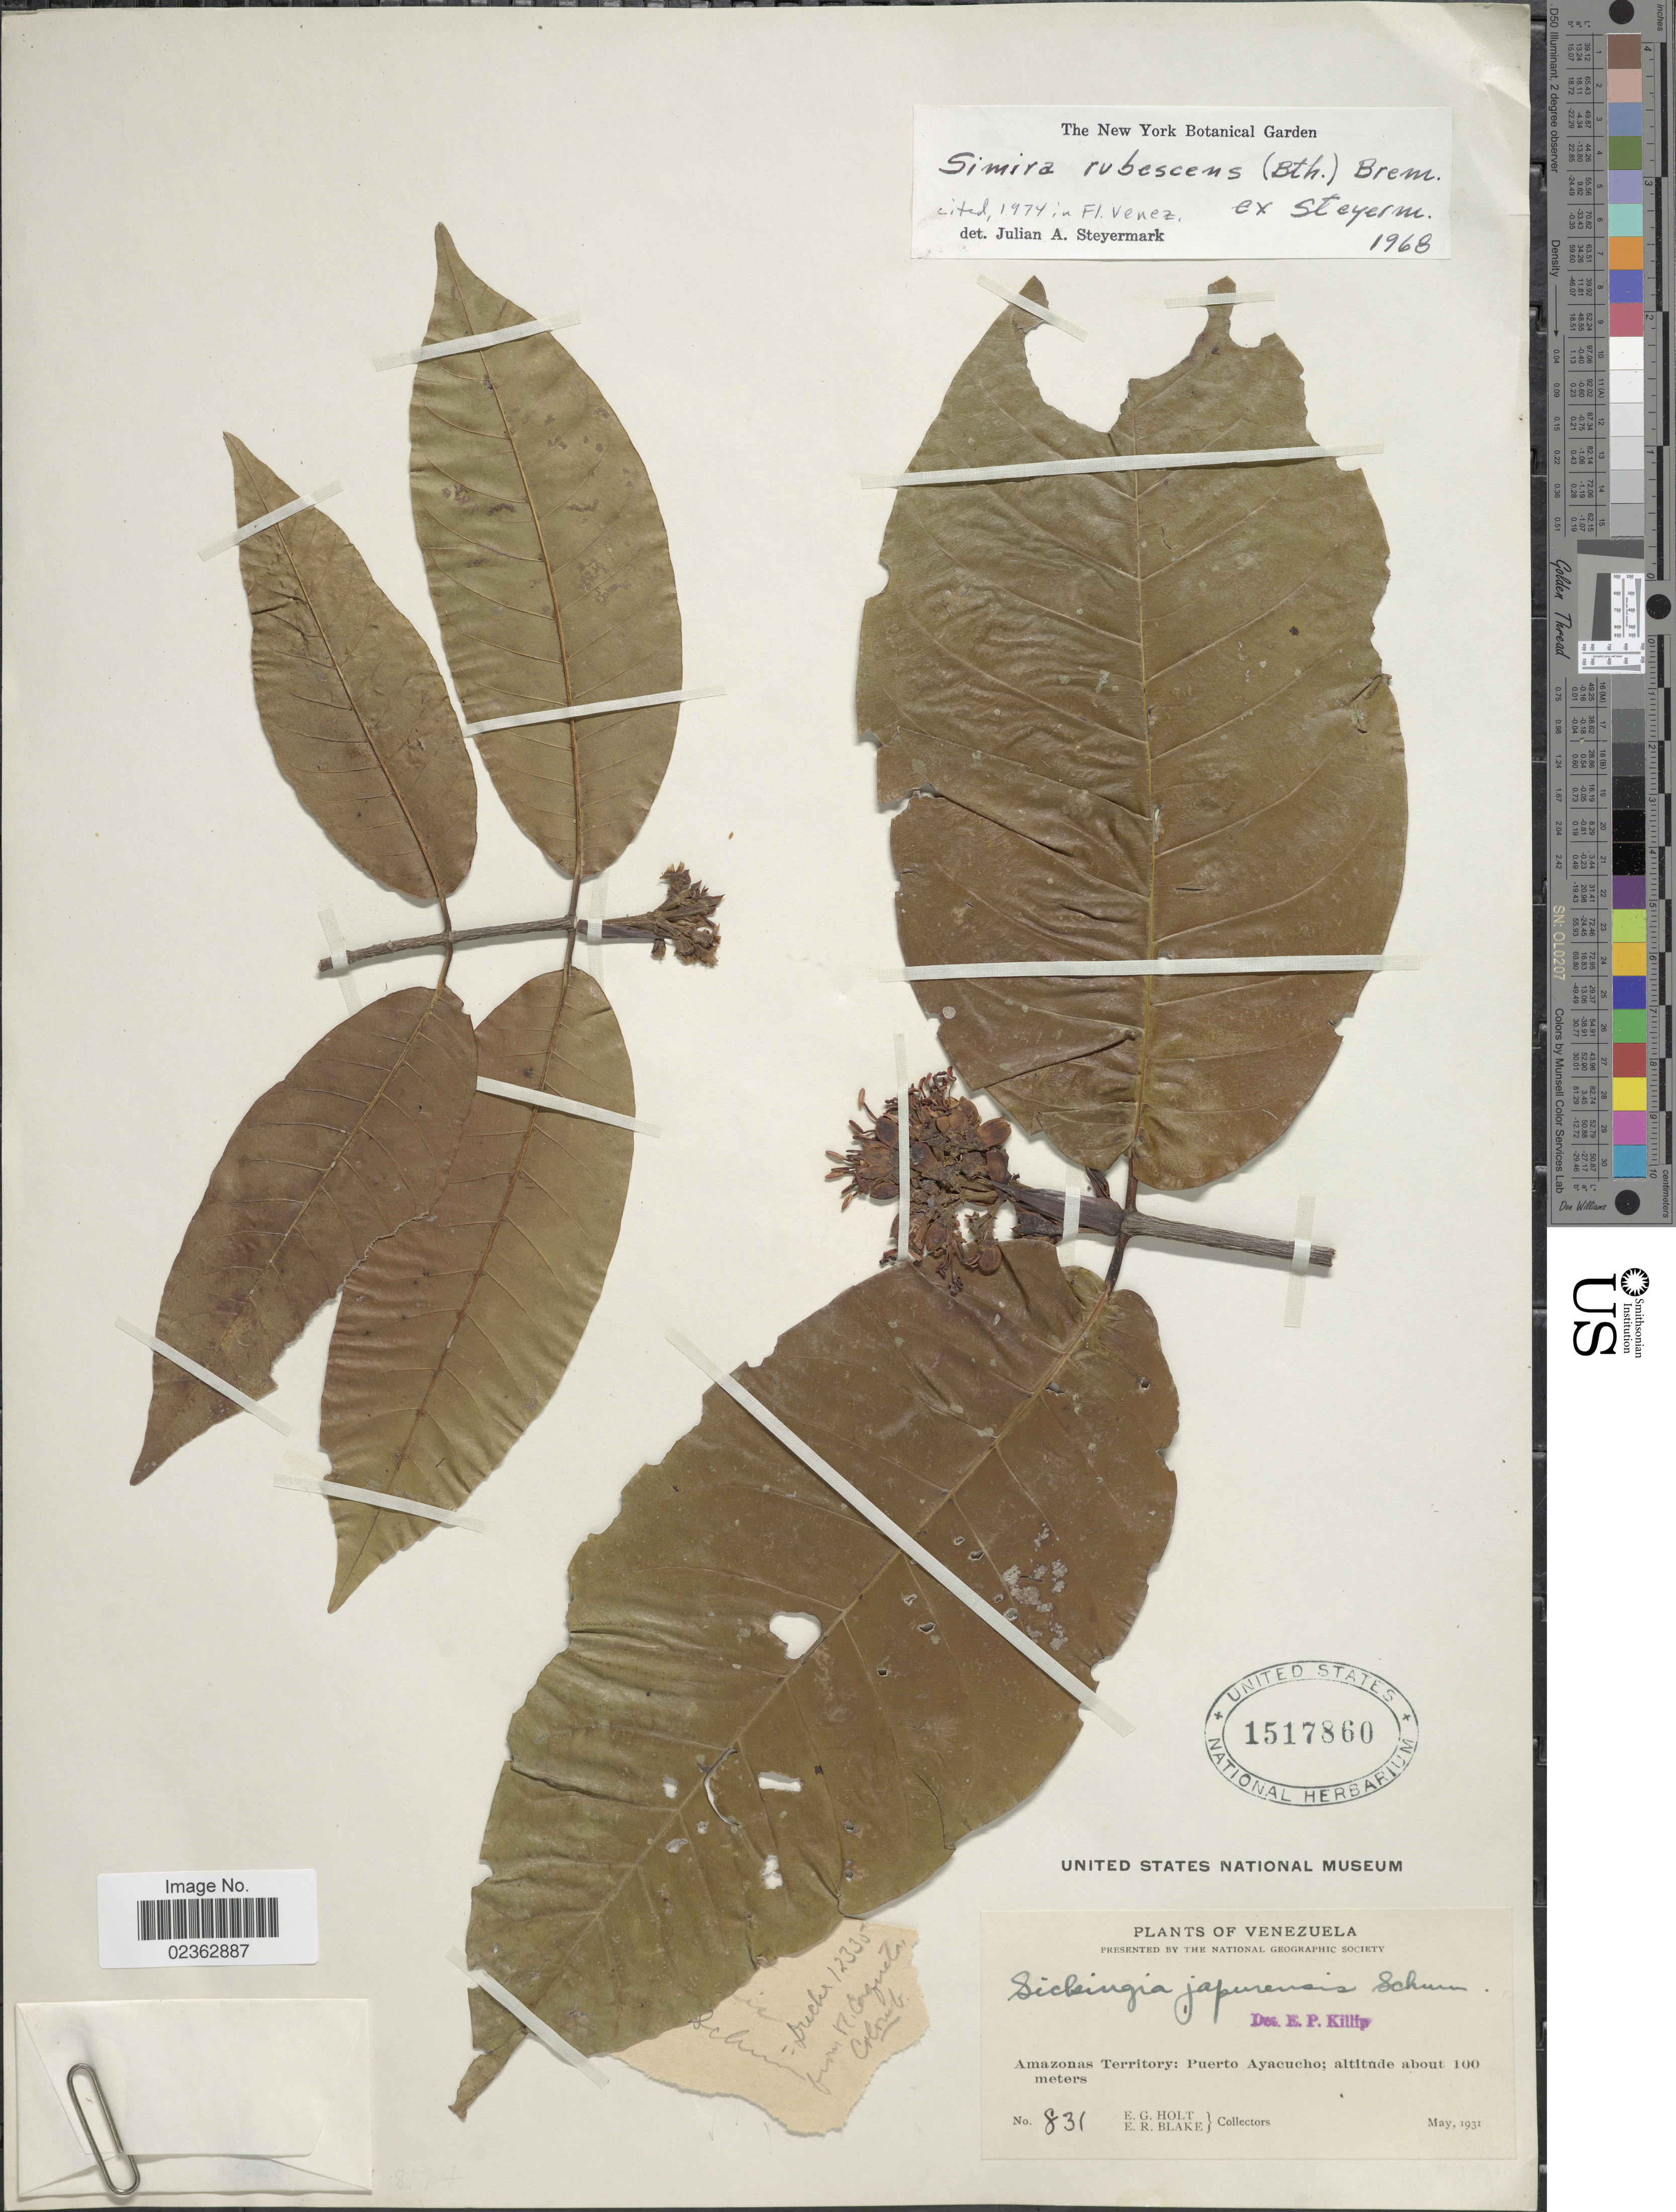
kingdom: Plantae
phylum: Tracheophyta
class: Magnoliopsida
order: Gentianales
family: Rubiaceae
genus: Simira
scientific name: Simira rubescens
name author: (Benth.) Bremek. ex Steyerm.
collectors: E. G. Holt & E. R. Blake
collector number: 831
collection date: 1931-05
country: Venezuela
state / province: Amazonas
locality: Puerto Ayacucho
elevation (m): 100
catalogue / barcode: US 1517860